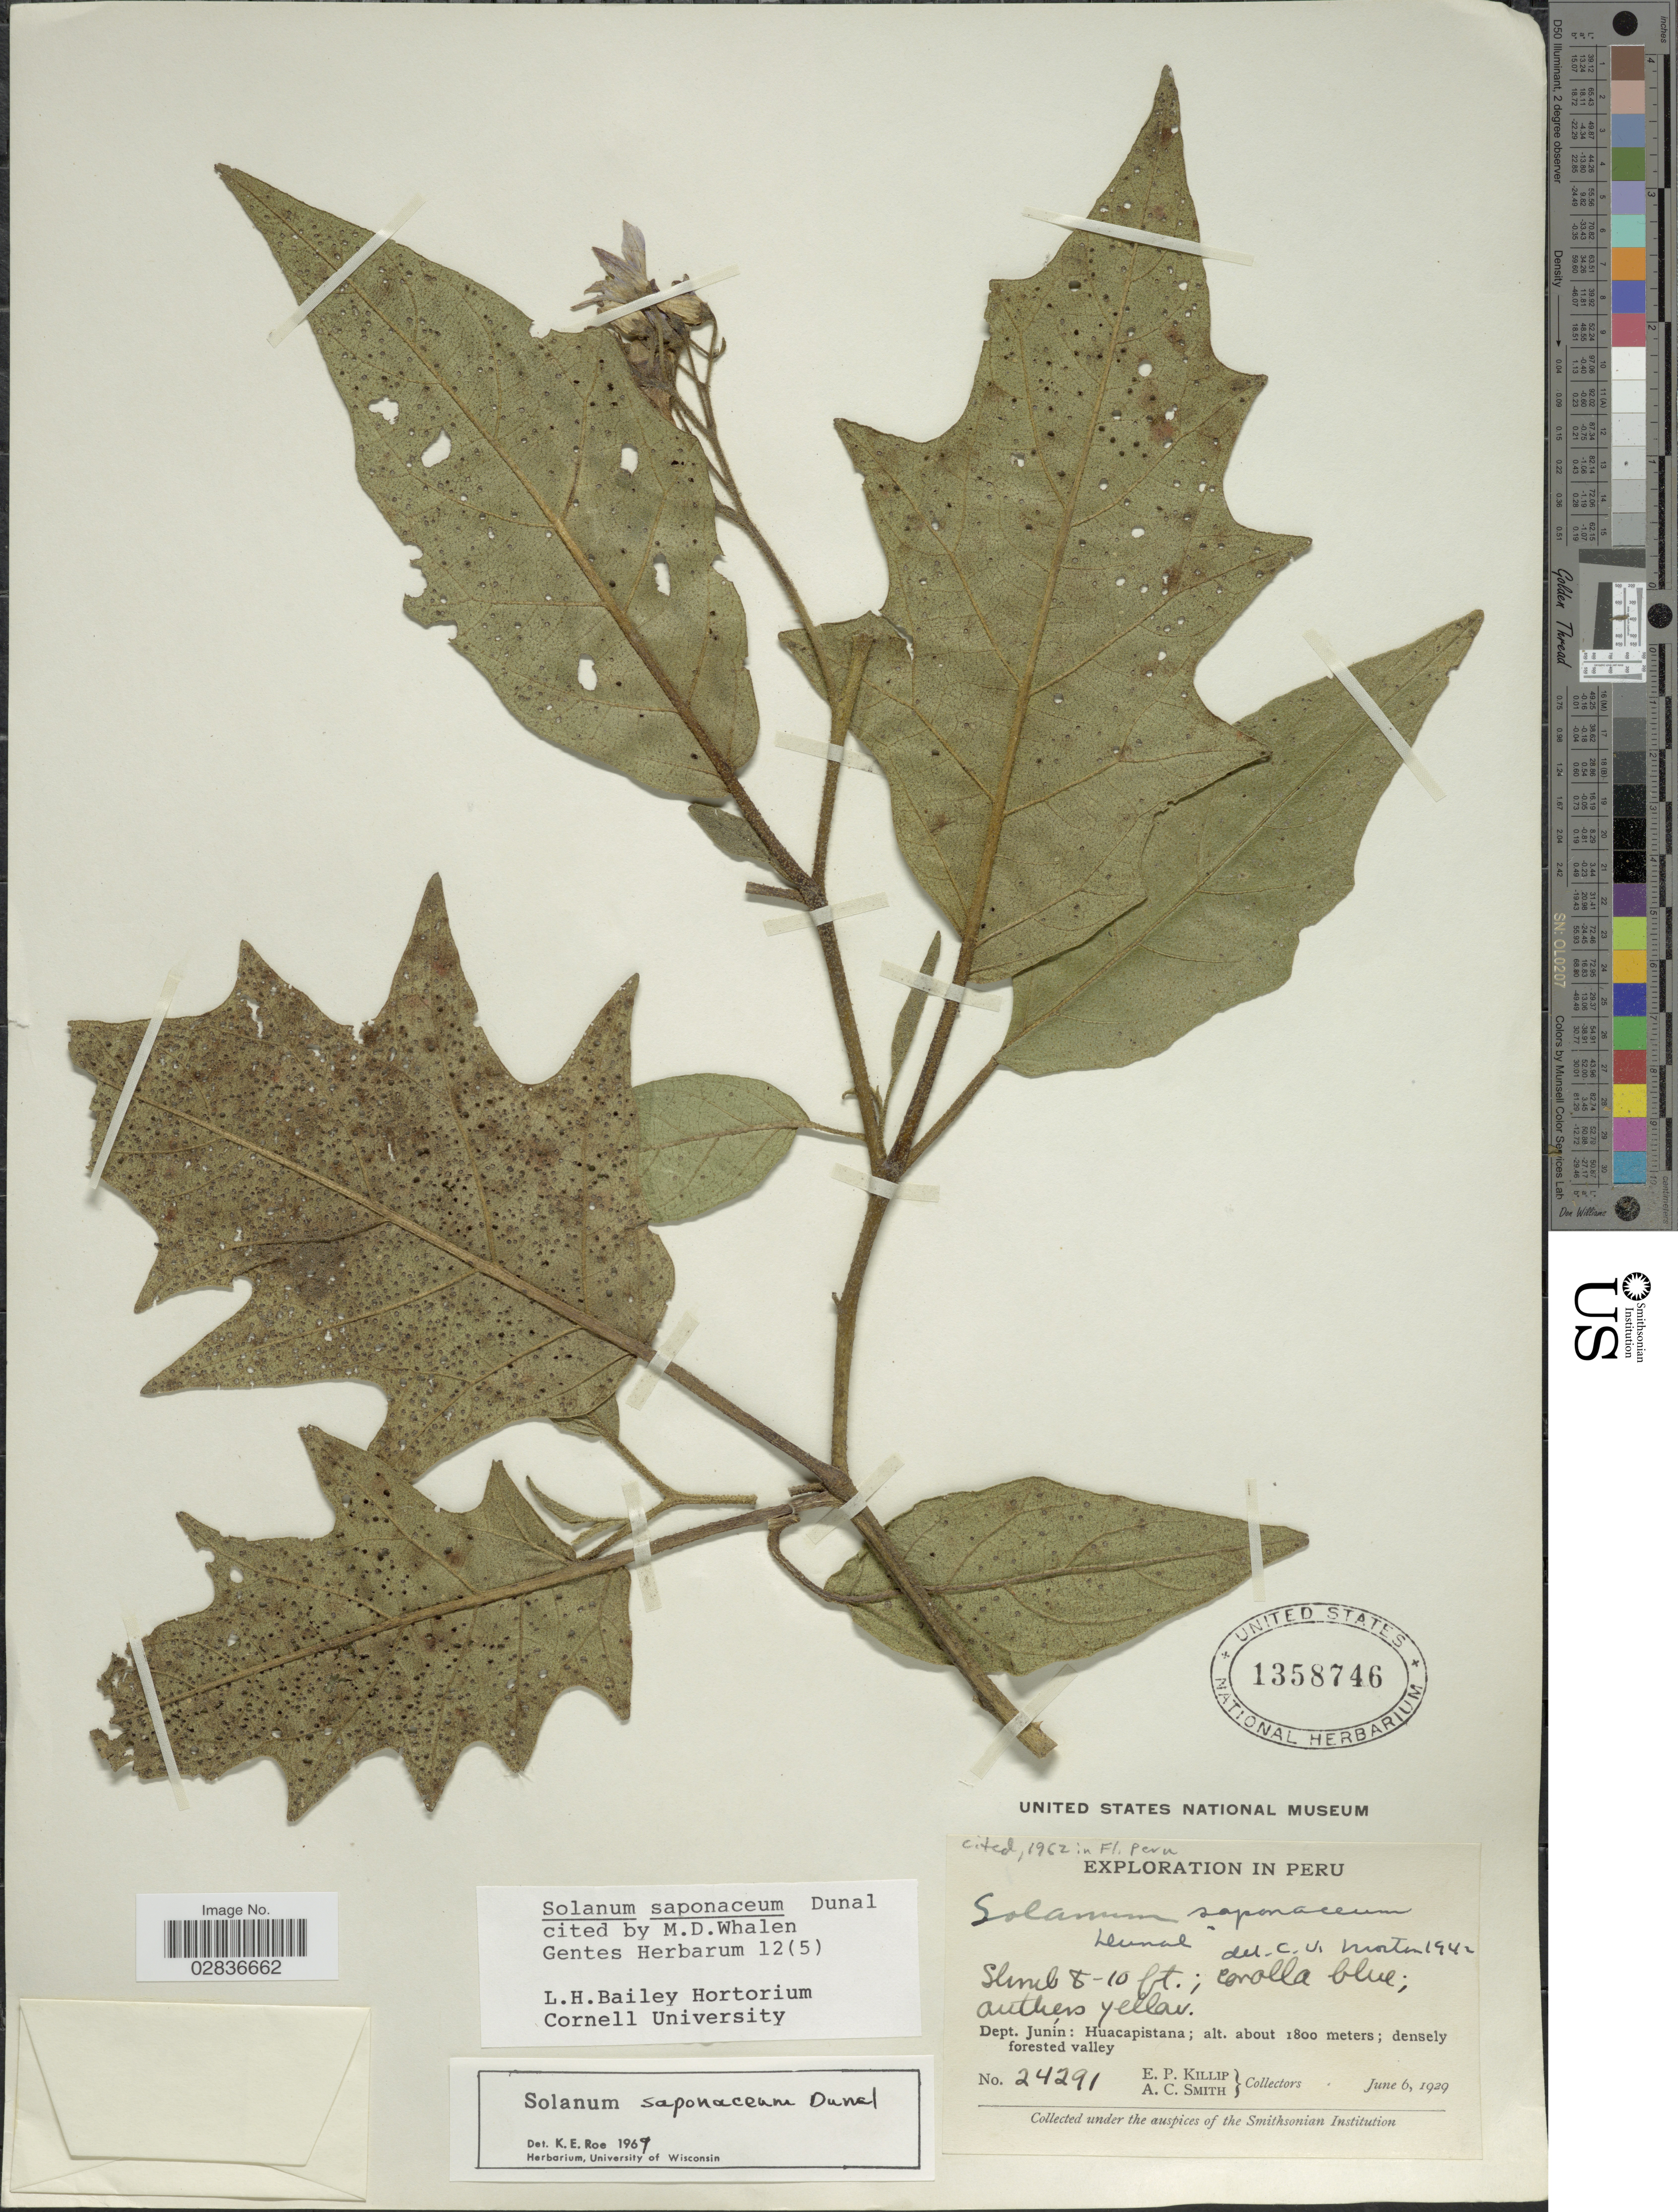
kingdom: Plantae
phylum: Tracheophyta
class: Magnoliopsida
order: Solanales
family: Solanaceae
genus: Solanum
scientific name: Solanum saponaceum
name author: Dunal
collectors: E. P. Killip & A. C. Smith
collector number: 24291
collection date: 1929-06-06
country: Peru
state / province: Junín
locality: Dept. Junín: Huacapistana.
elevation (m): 1800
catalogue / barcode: US 1358746